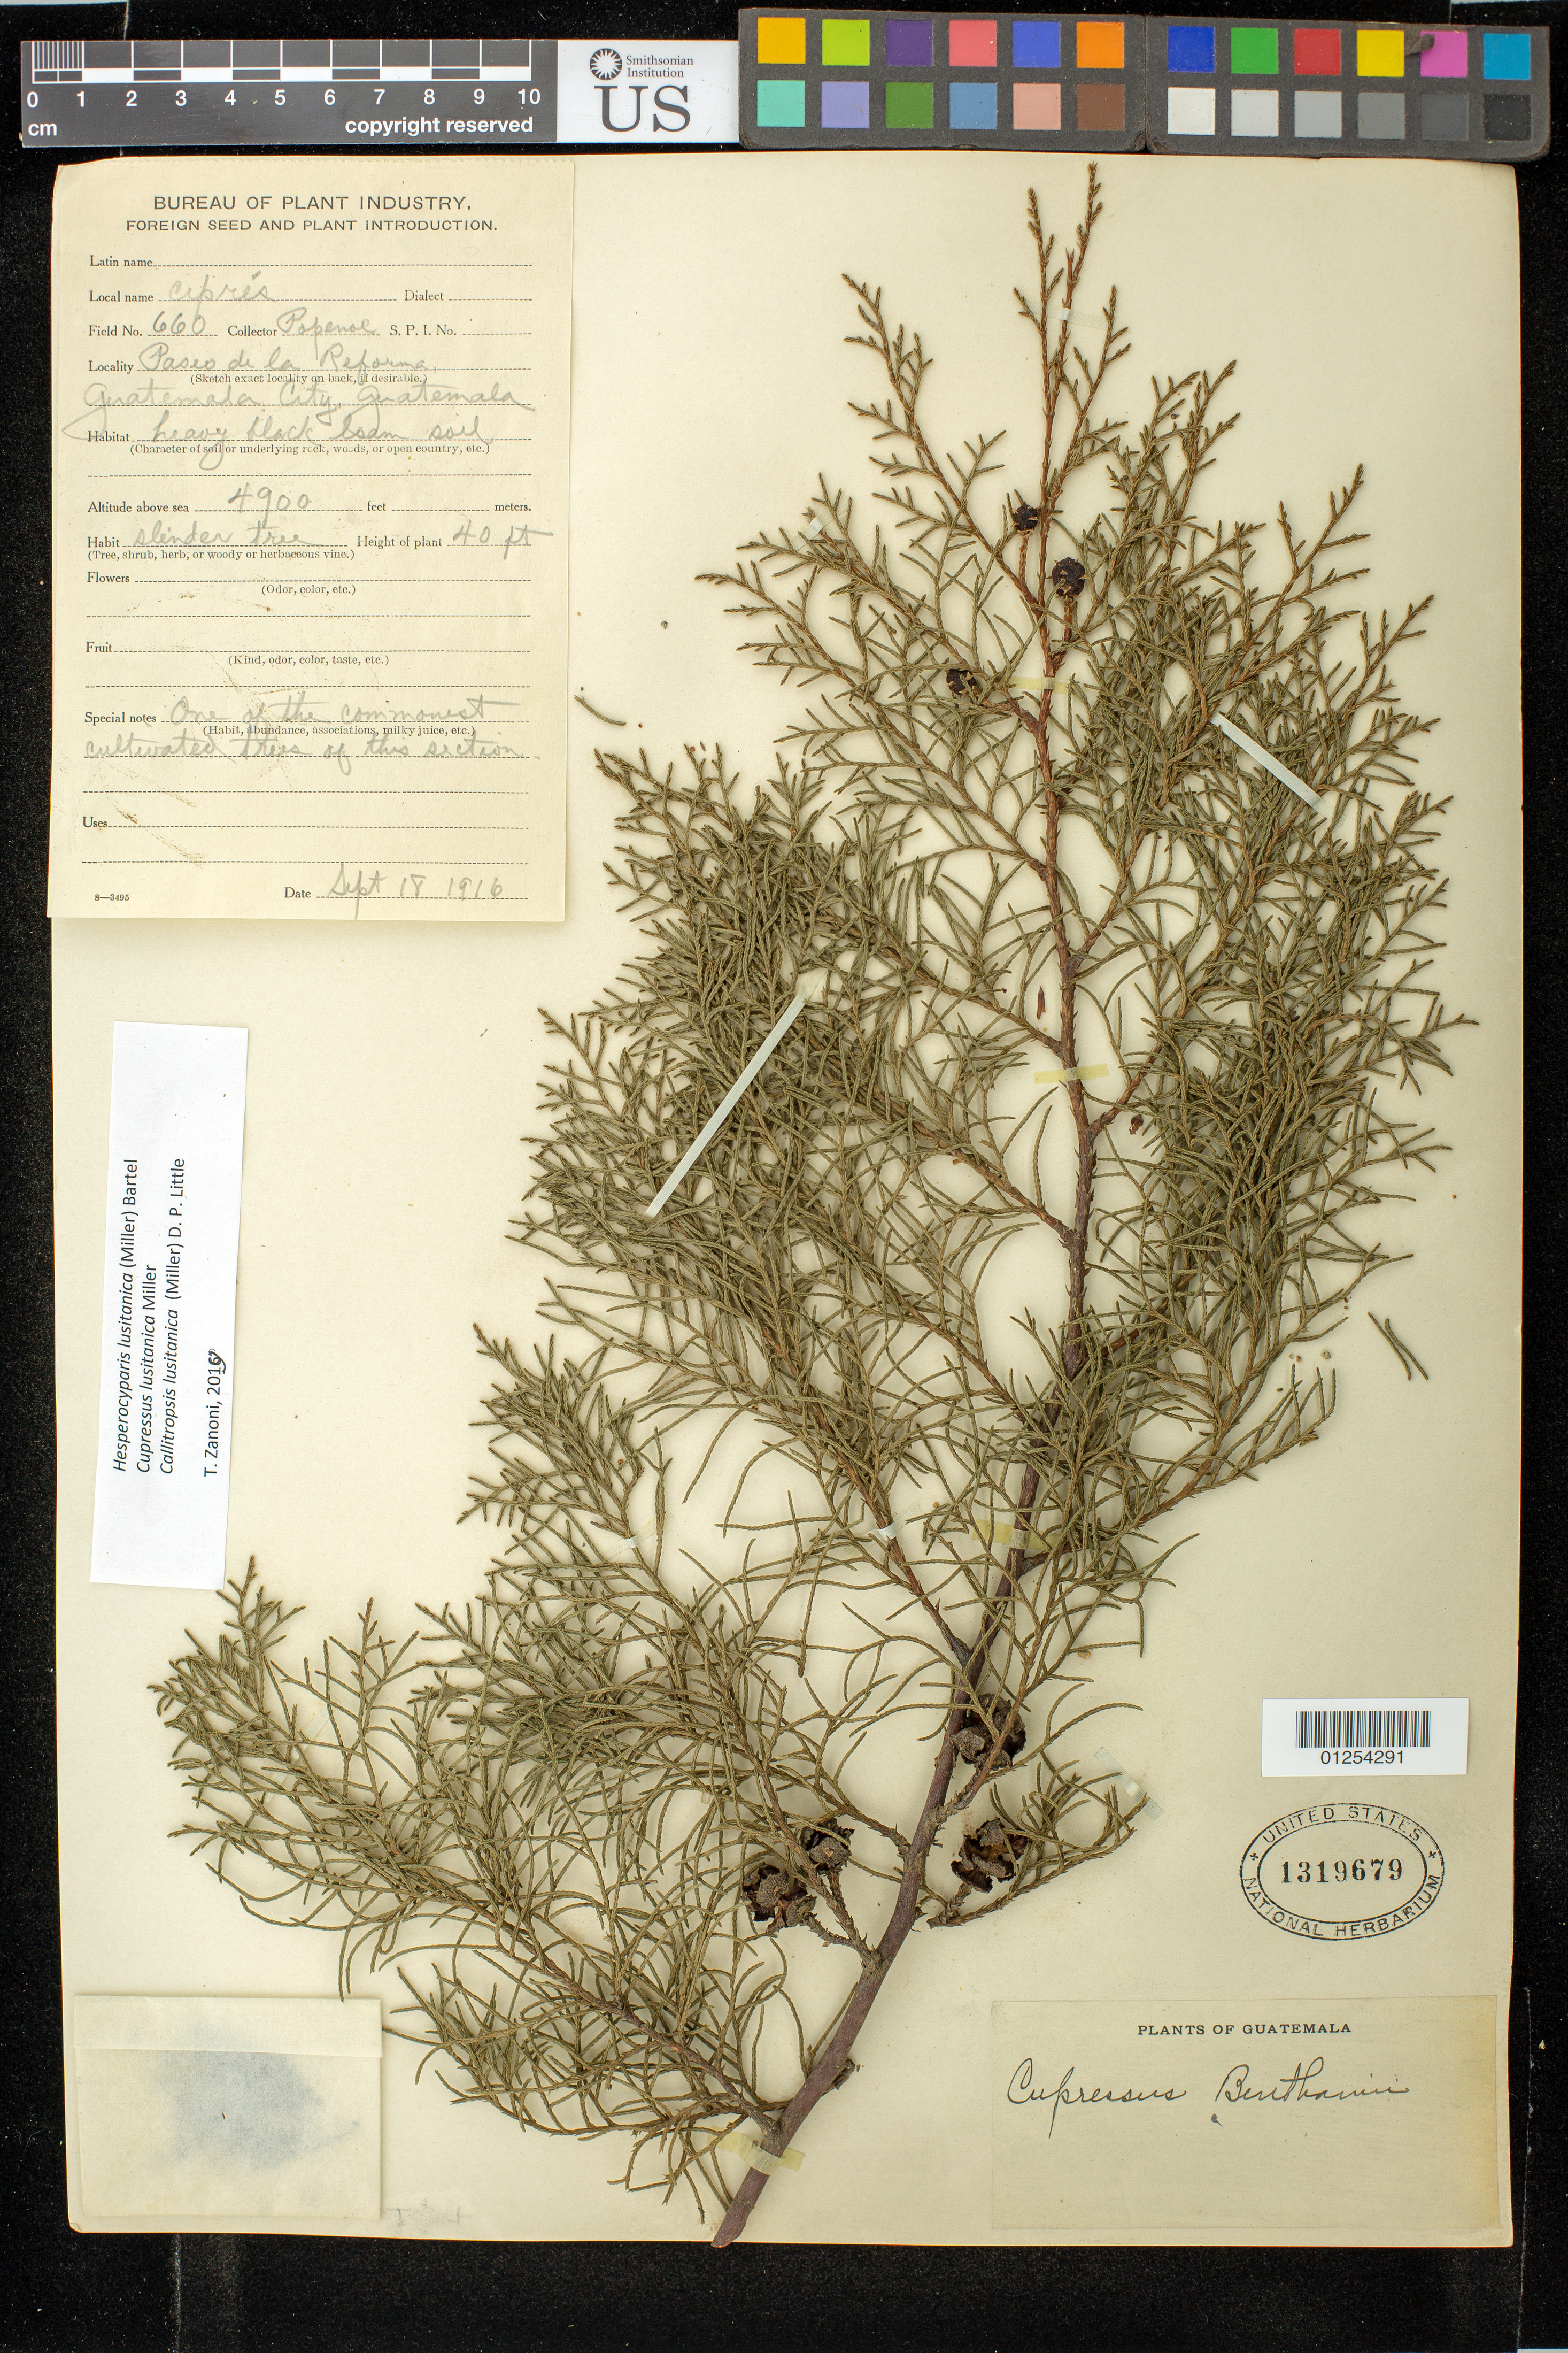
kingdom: Plantae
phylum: Tracheophyta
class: Pinopsida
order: Pinales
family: Cupressaceae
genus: Hesperocyparis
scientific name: Hesperocyparis lusitanica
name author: (Miller) Bartel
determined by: Zanoni, T. A., (NY), New York Botanical Garden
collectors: -- Popenoe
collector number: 660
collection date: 1916-09-18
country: Guatemala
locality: Guatemala City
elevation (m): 1494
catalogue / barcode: US 1319679